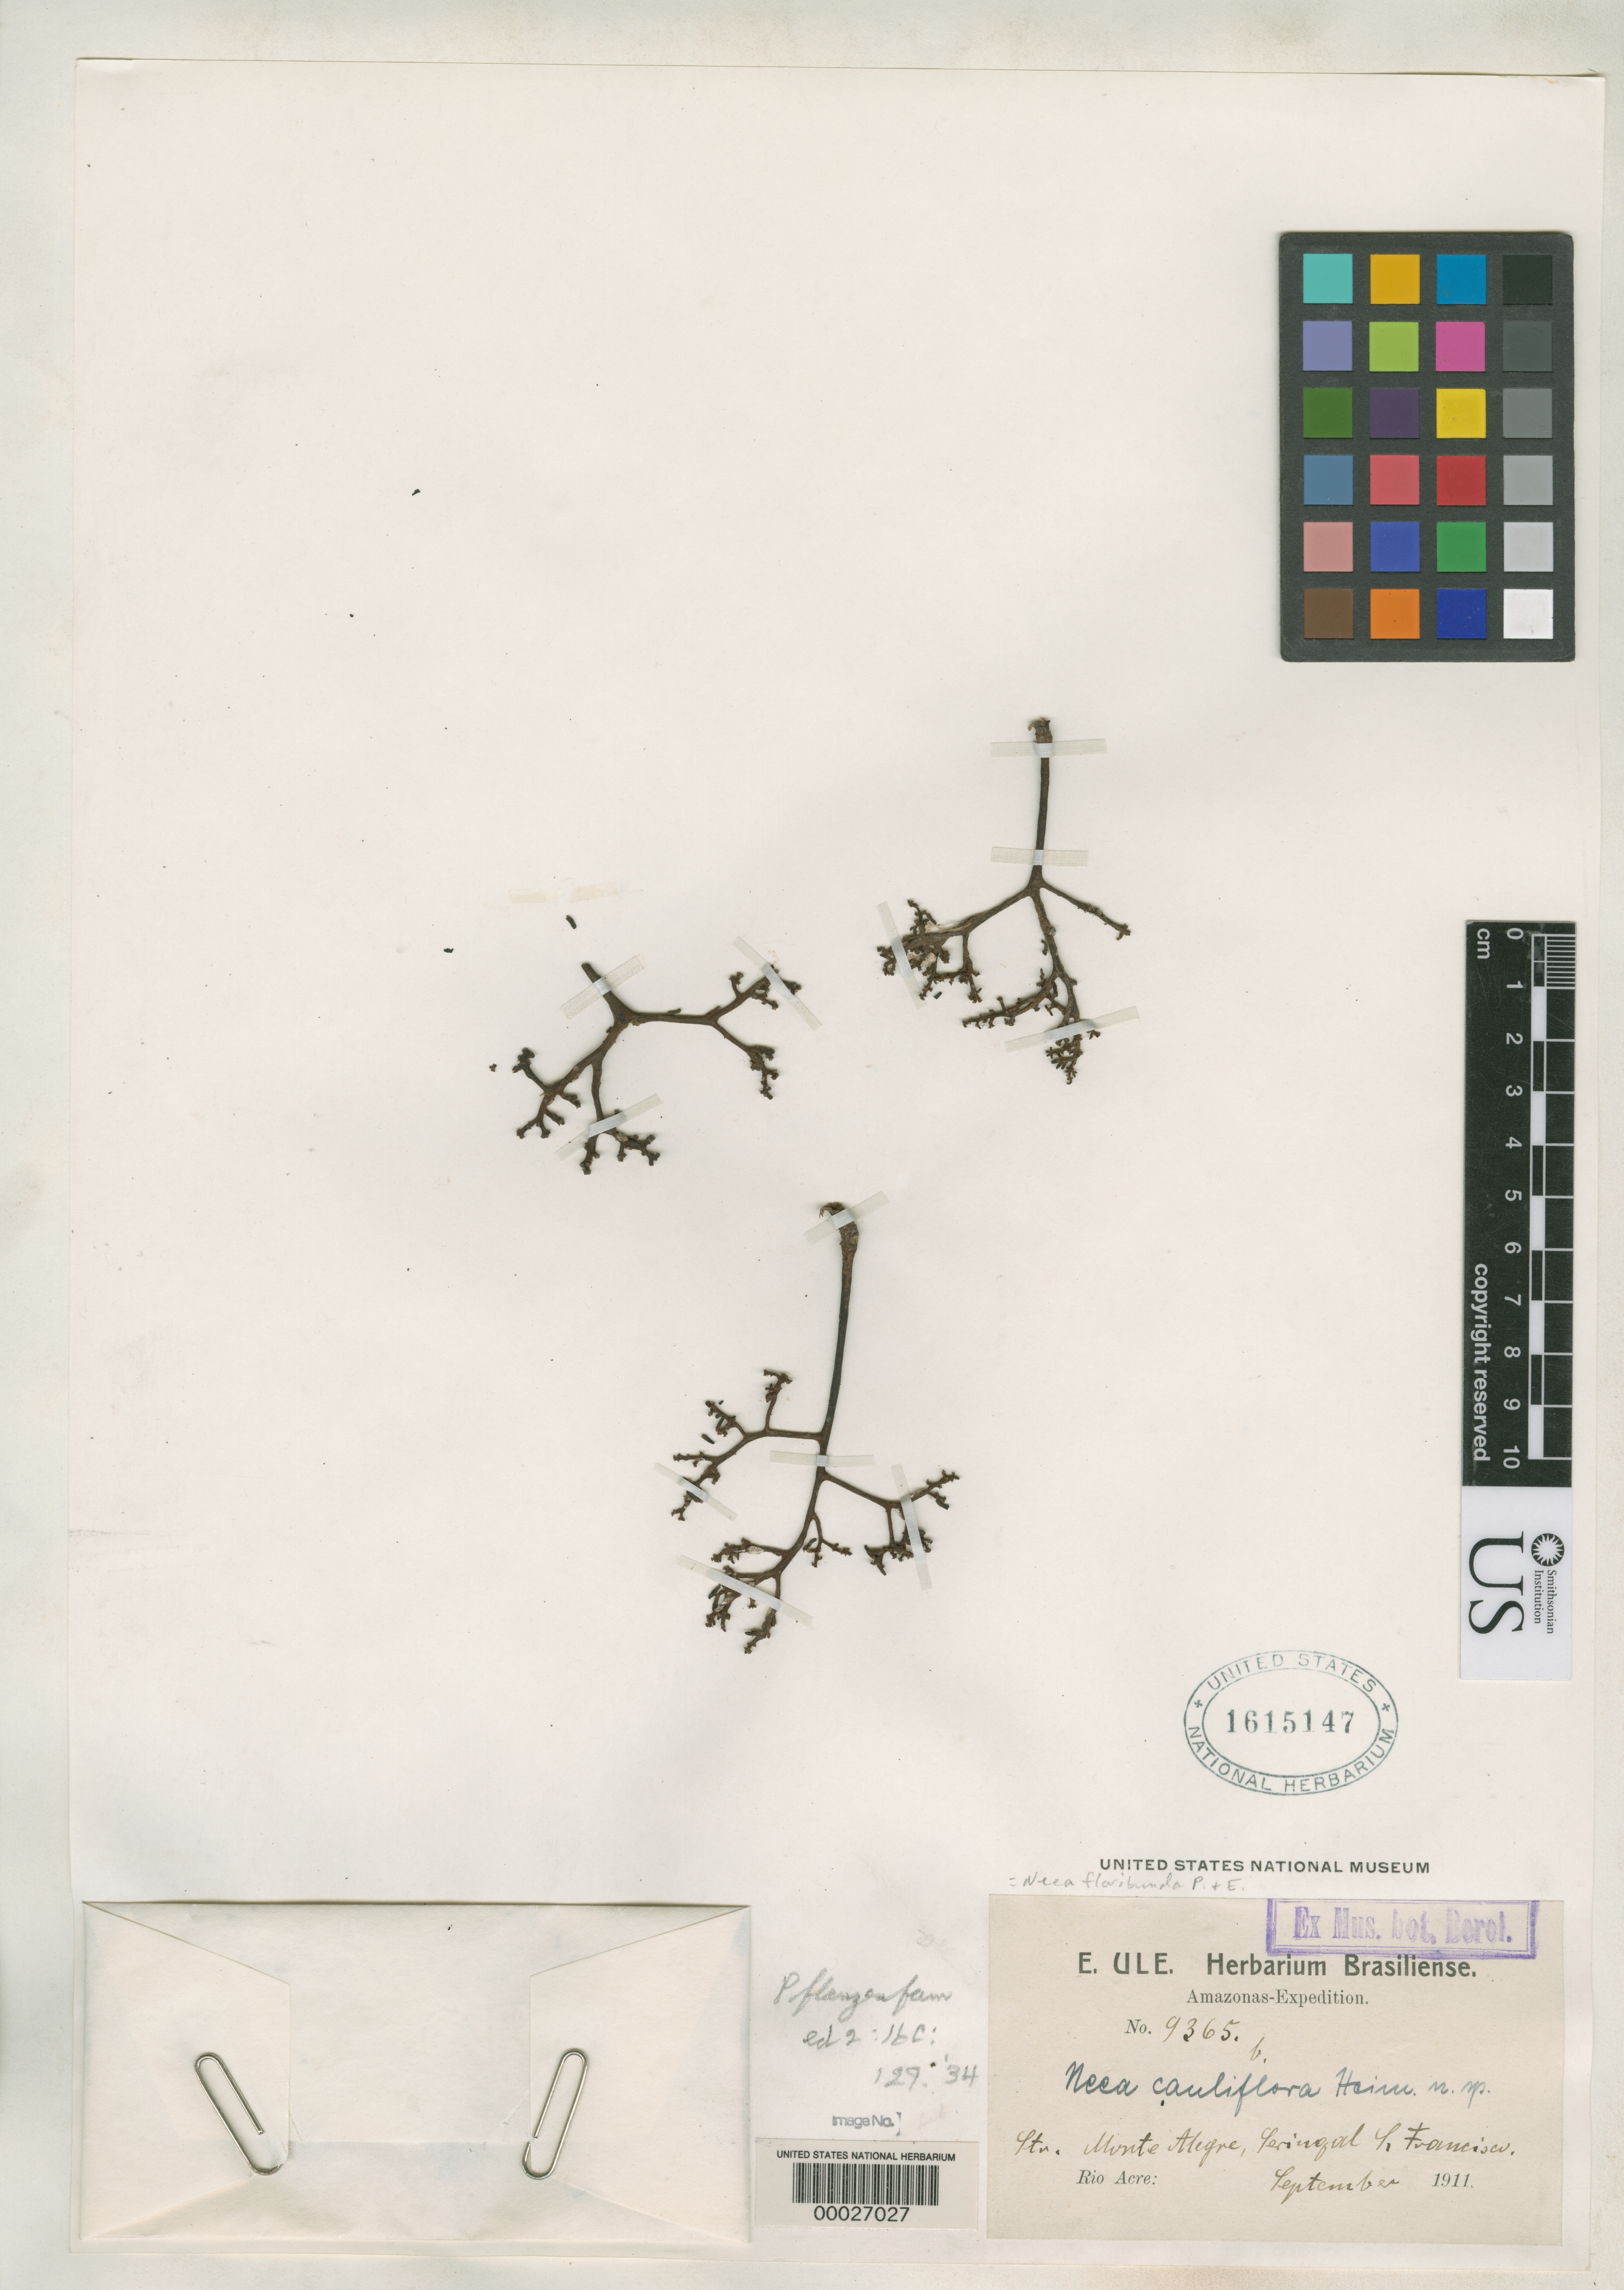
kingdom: Plantae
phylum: Tracheophyta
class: Magnoliopsida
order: Caryophyllales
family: Nyctaginaceae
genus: Neea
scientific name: Neea cauliflora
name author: Heimerl in Engl. & Prantl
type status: Type Fragment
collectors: E. H. Ule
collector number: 9365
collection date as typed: Aug 1911 to -- Sep 1911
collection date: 1911-08/1911-09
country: Brazil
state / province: Amazonas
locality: Monte Alegre.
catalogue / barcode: US 1615147